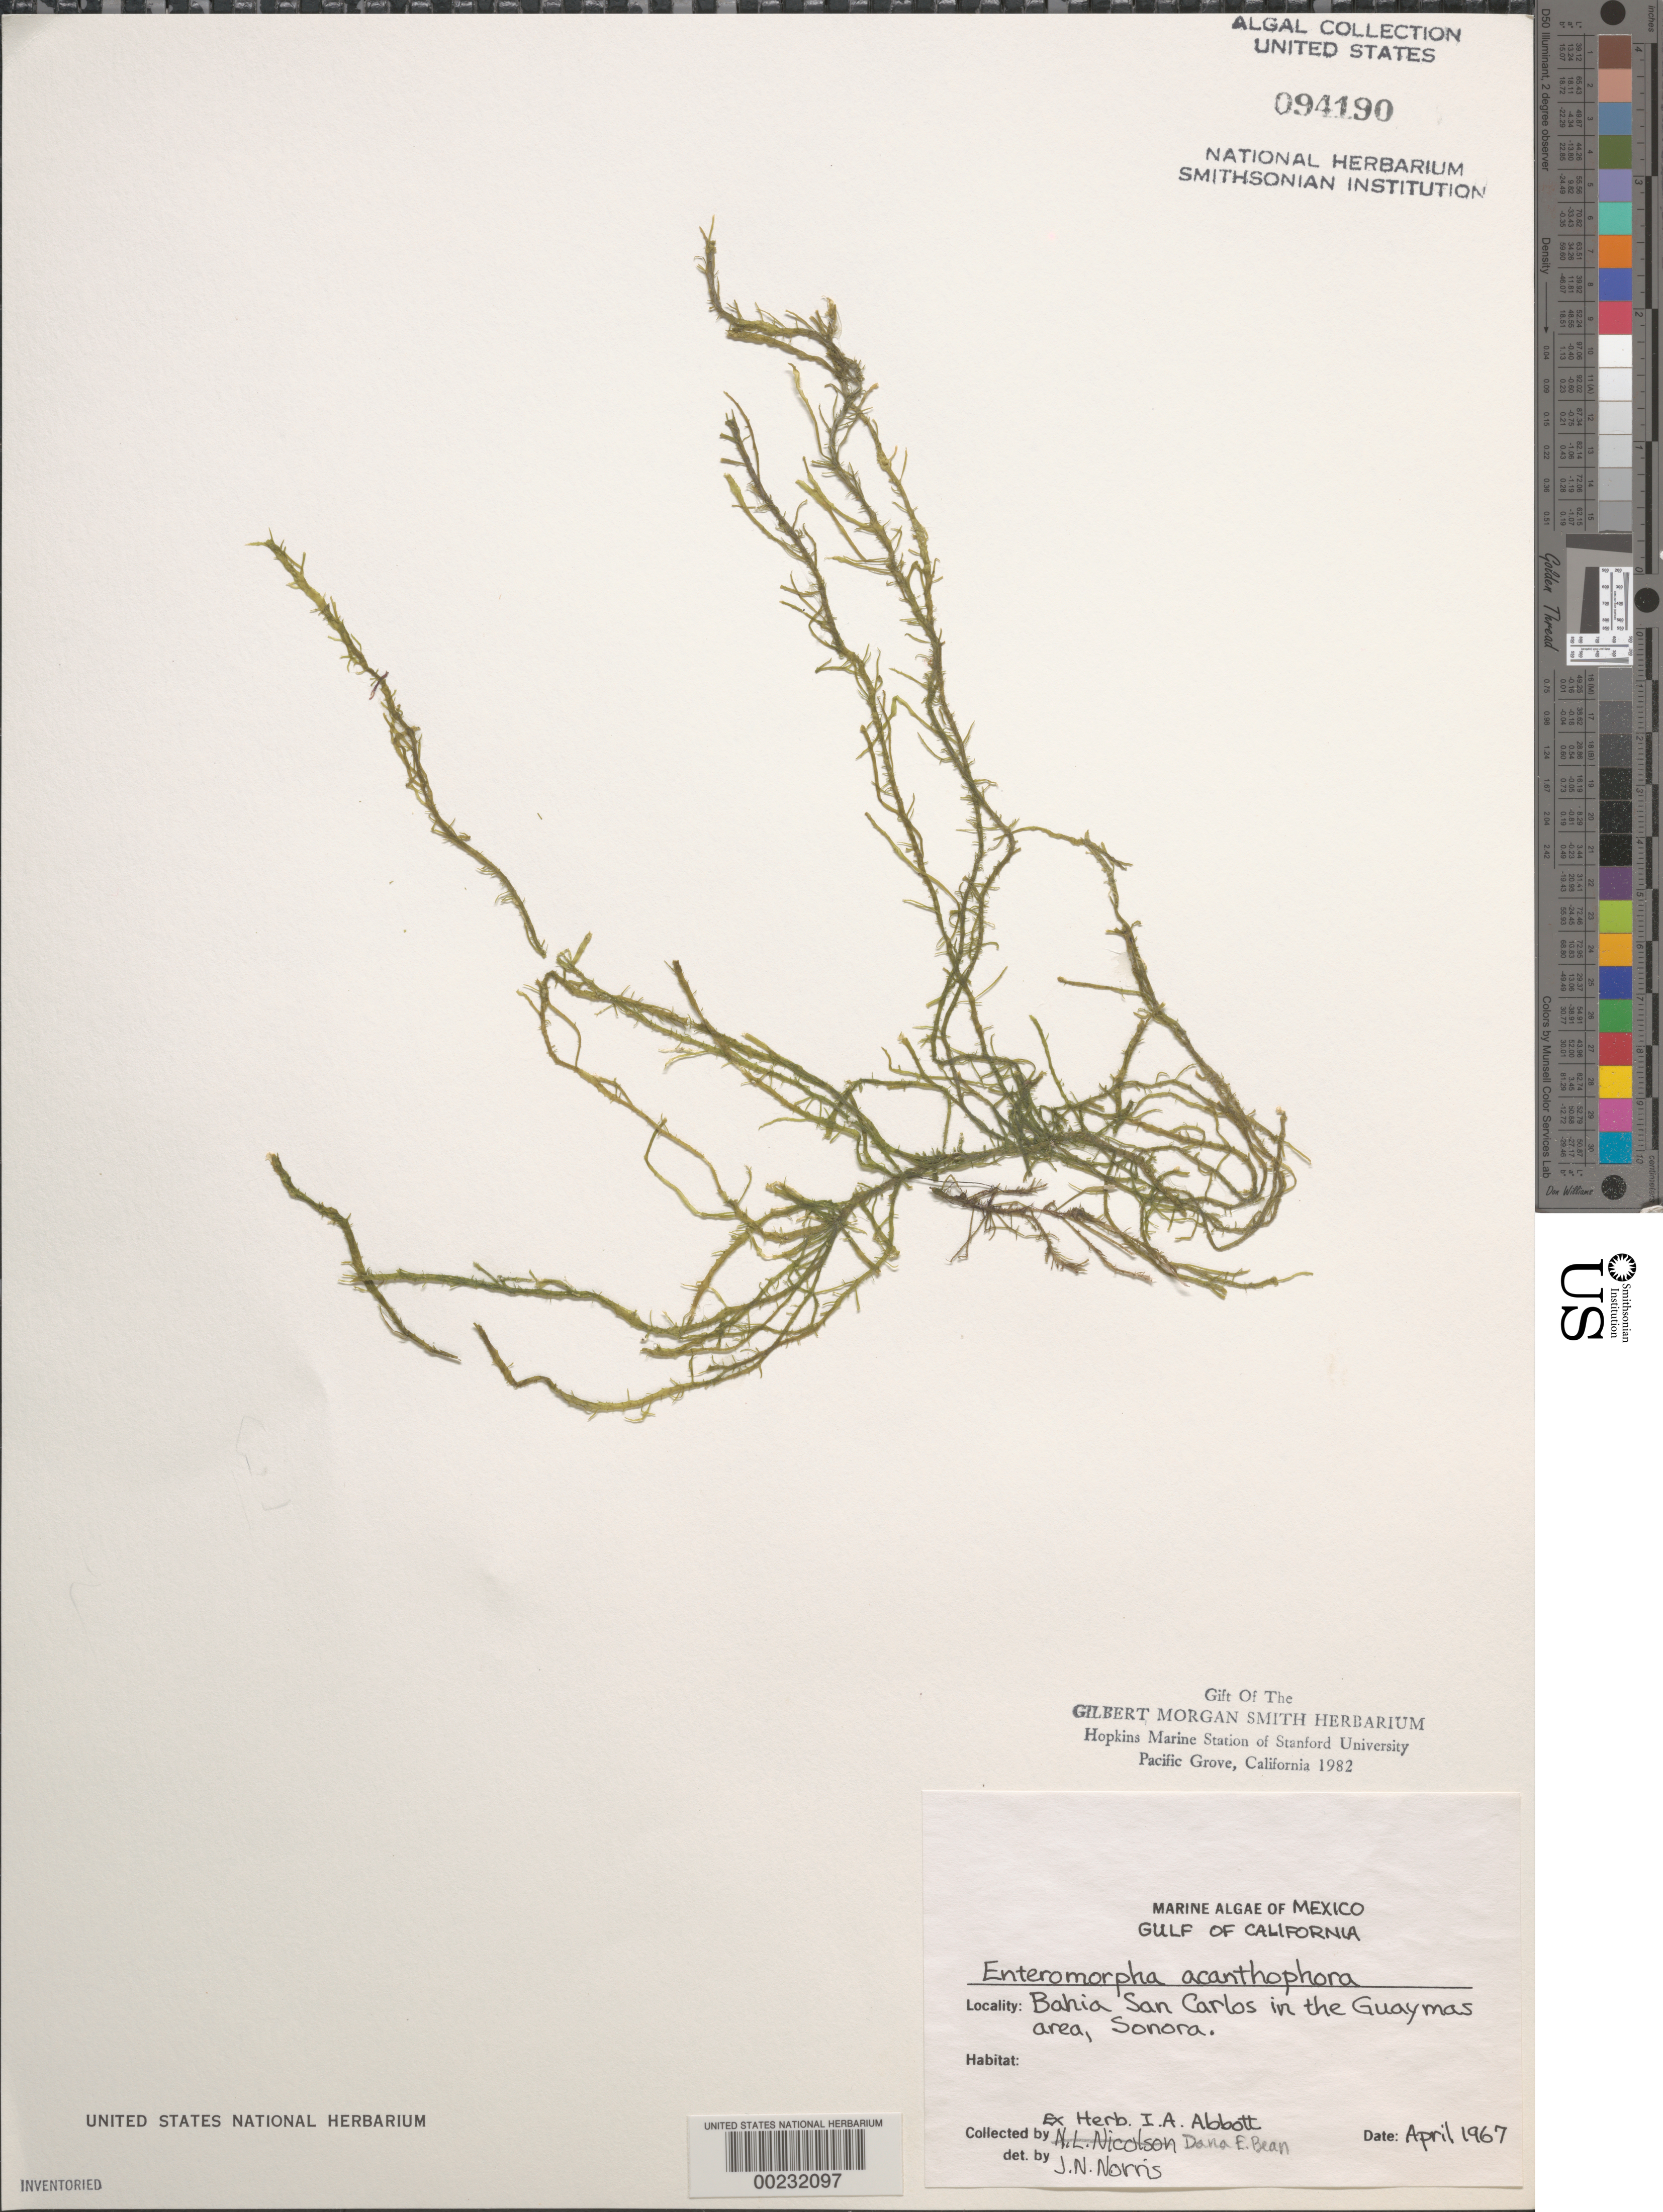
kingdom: Plantae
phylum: Chlorophyta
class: Ulvophyceae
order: Ulvales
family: Ulvaceae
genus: Ulva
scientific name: Ulva acanthophora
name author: (Kütz.) H.S. Hayden et al.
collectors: D. Bean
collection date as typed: Apr 1967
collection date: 1967-04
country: Mexico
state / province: Sonora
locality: Bahia San Carlos, Guaymas area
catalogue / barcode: US 94190